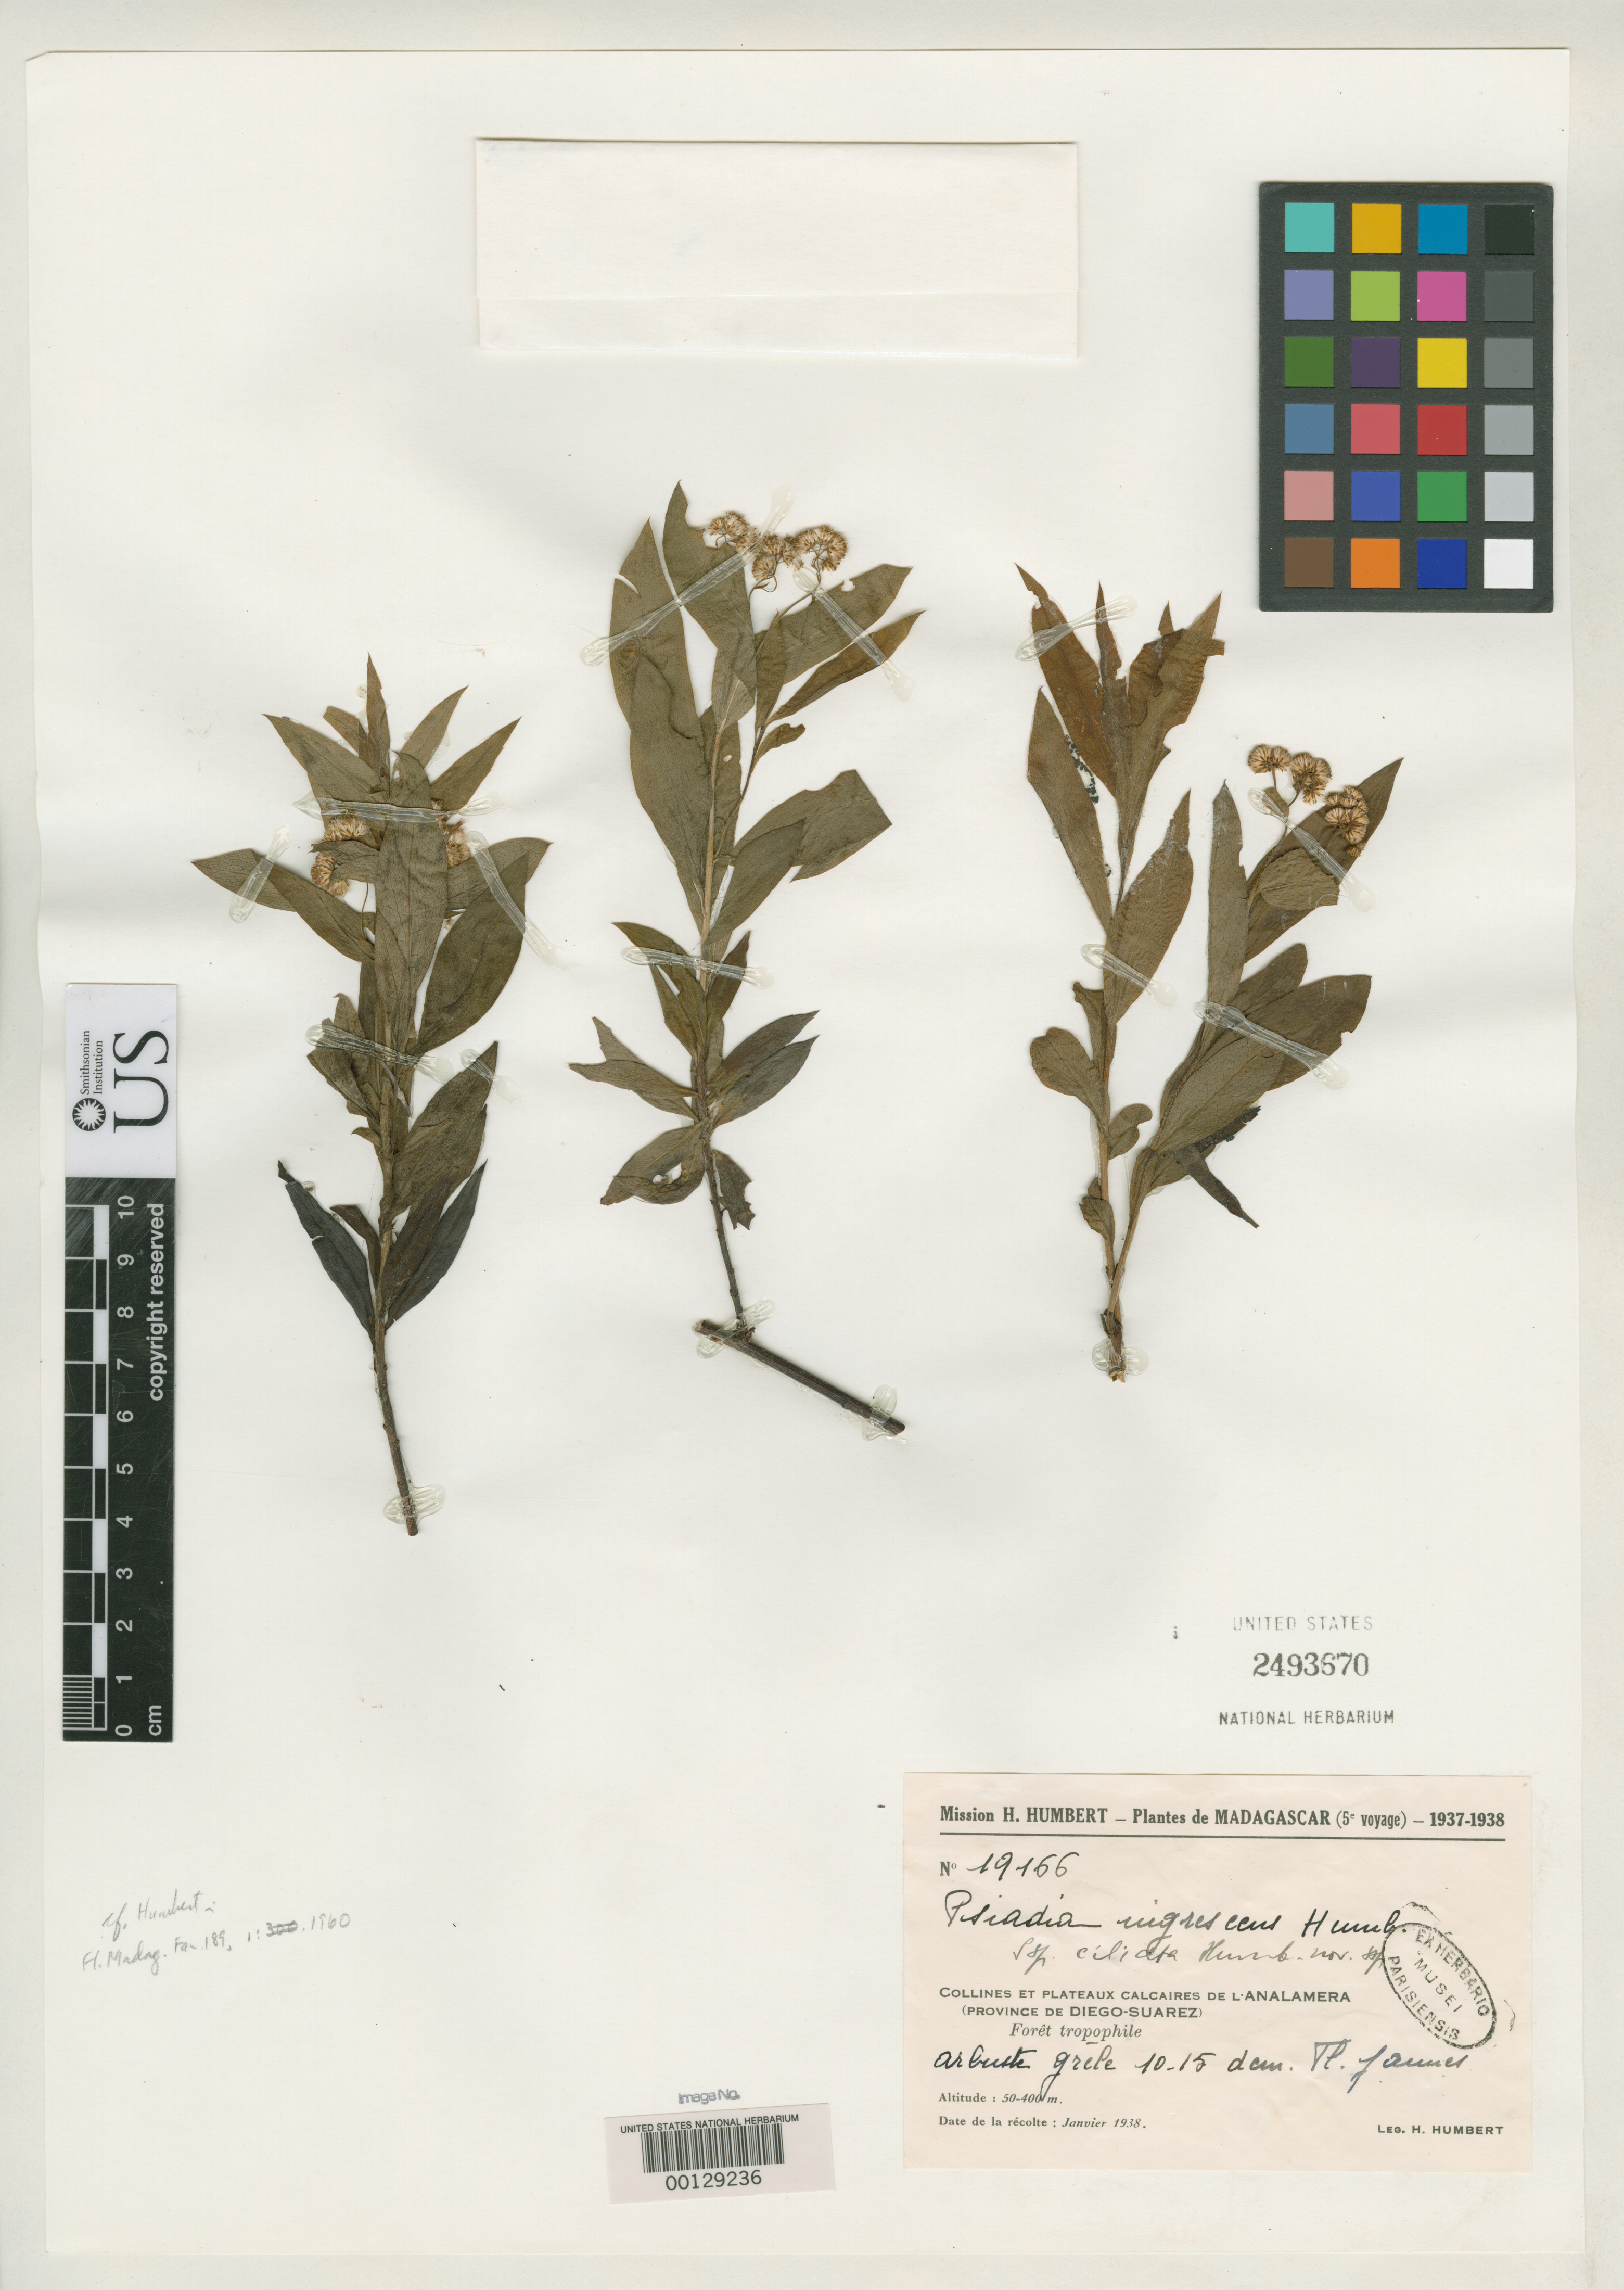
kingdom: Plantae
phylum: Tracheophyta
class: Magnoliopsida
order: Asterales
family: Asteraceae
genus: Psiadia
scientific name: Psiadia nigrescens subsp. ciliata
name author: Humbert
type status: Syntype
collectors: H. Humbert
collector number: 19166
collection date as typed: Jan 1938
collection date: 1938-01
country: Madagascar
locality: Diego-suarez, l'Analamera Hills.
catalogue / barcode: US 2493670